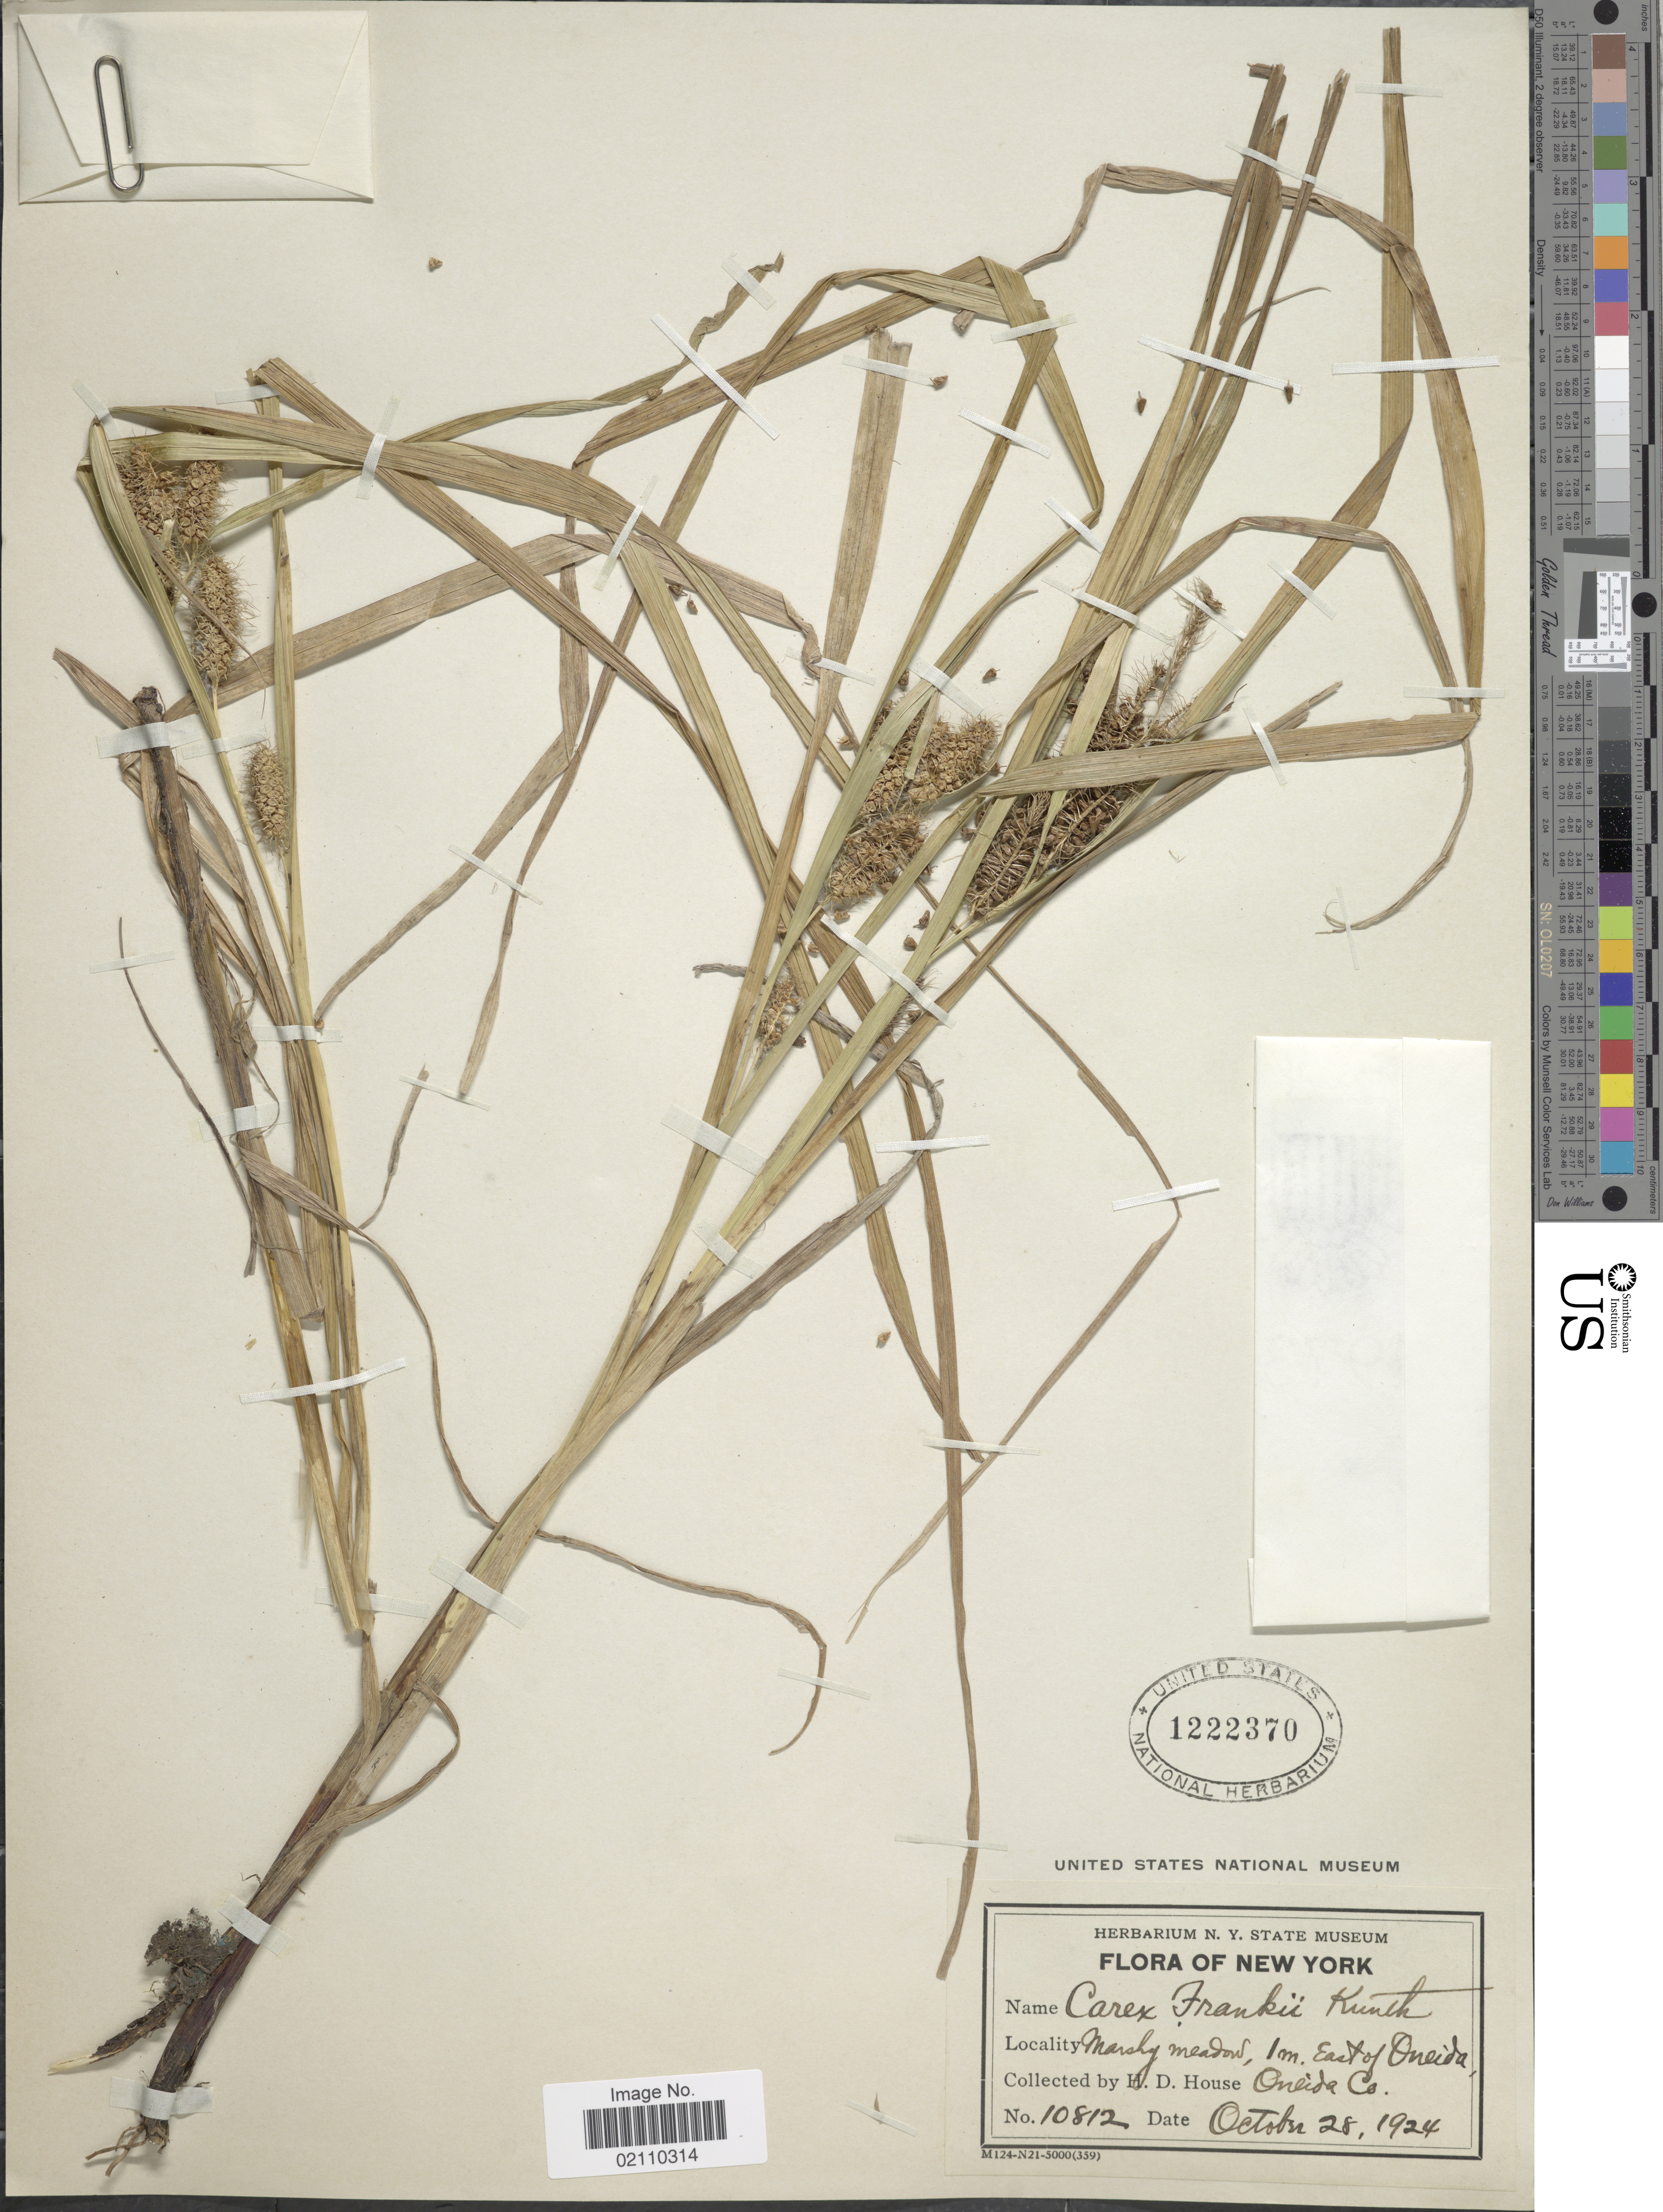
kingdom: Plantae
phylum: Tracheophyta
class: Liliopsida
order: Poales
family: Cyperaceae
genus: Carex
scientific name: Carex frankii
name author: Kunth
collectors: H. D. House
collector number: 10812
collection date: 1924-10-28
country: United States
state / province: New York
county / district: Oneida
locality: Marshy meadow, 1 m. east of Oneida, Oneida Co.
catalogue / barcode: US 1222370